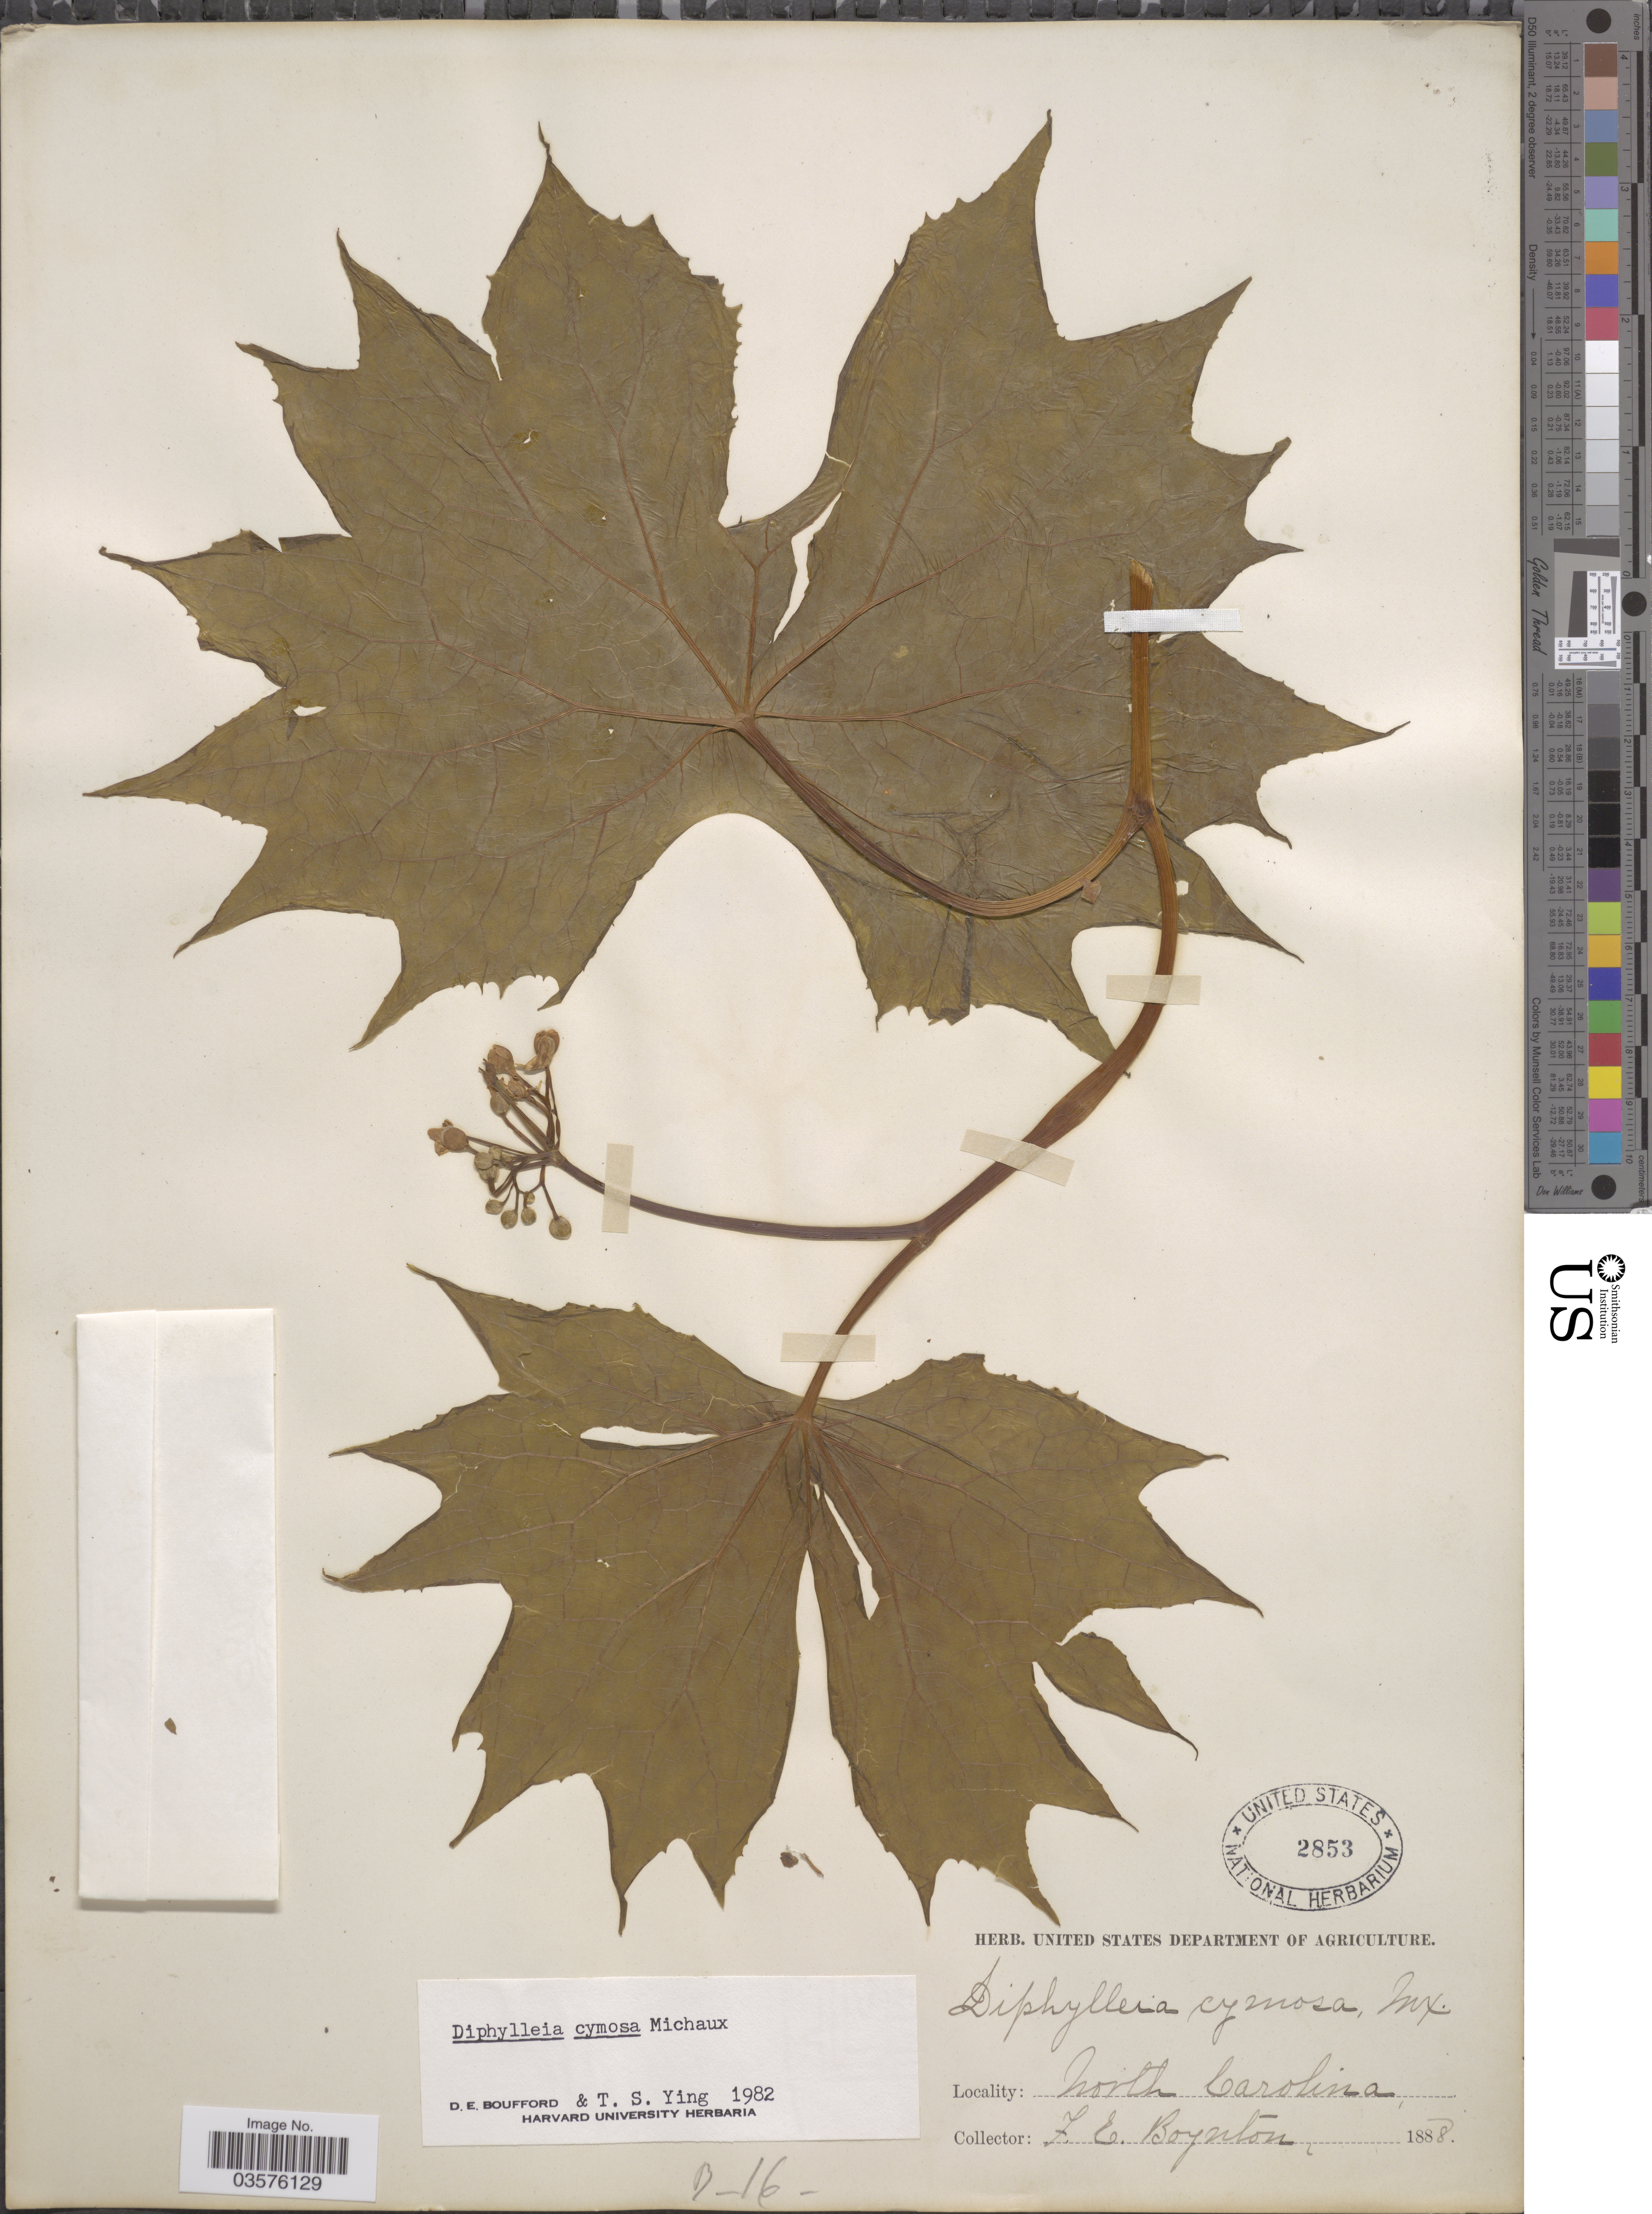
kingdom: Plantae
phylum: Tracheophyta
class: Magnoliopsida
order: Ranunculales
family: Berberidaceae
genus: Diphylleia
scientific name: Diphylleia cymosa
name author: Michx.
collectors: F. Boynton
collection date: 1888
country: United States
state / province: North Carolina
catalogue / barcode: US 2853